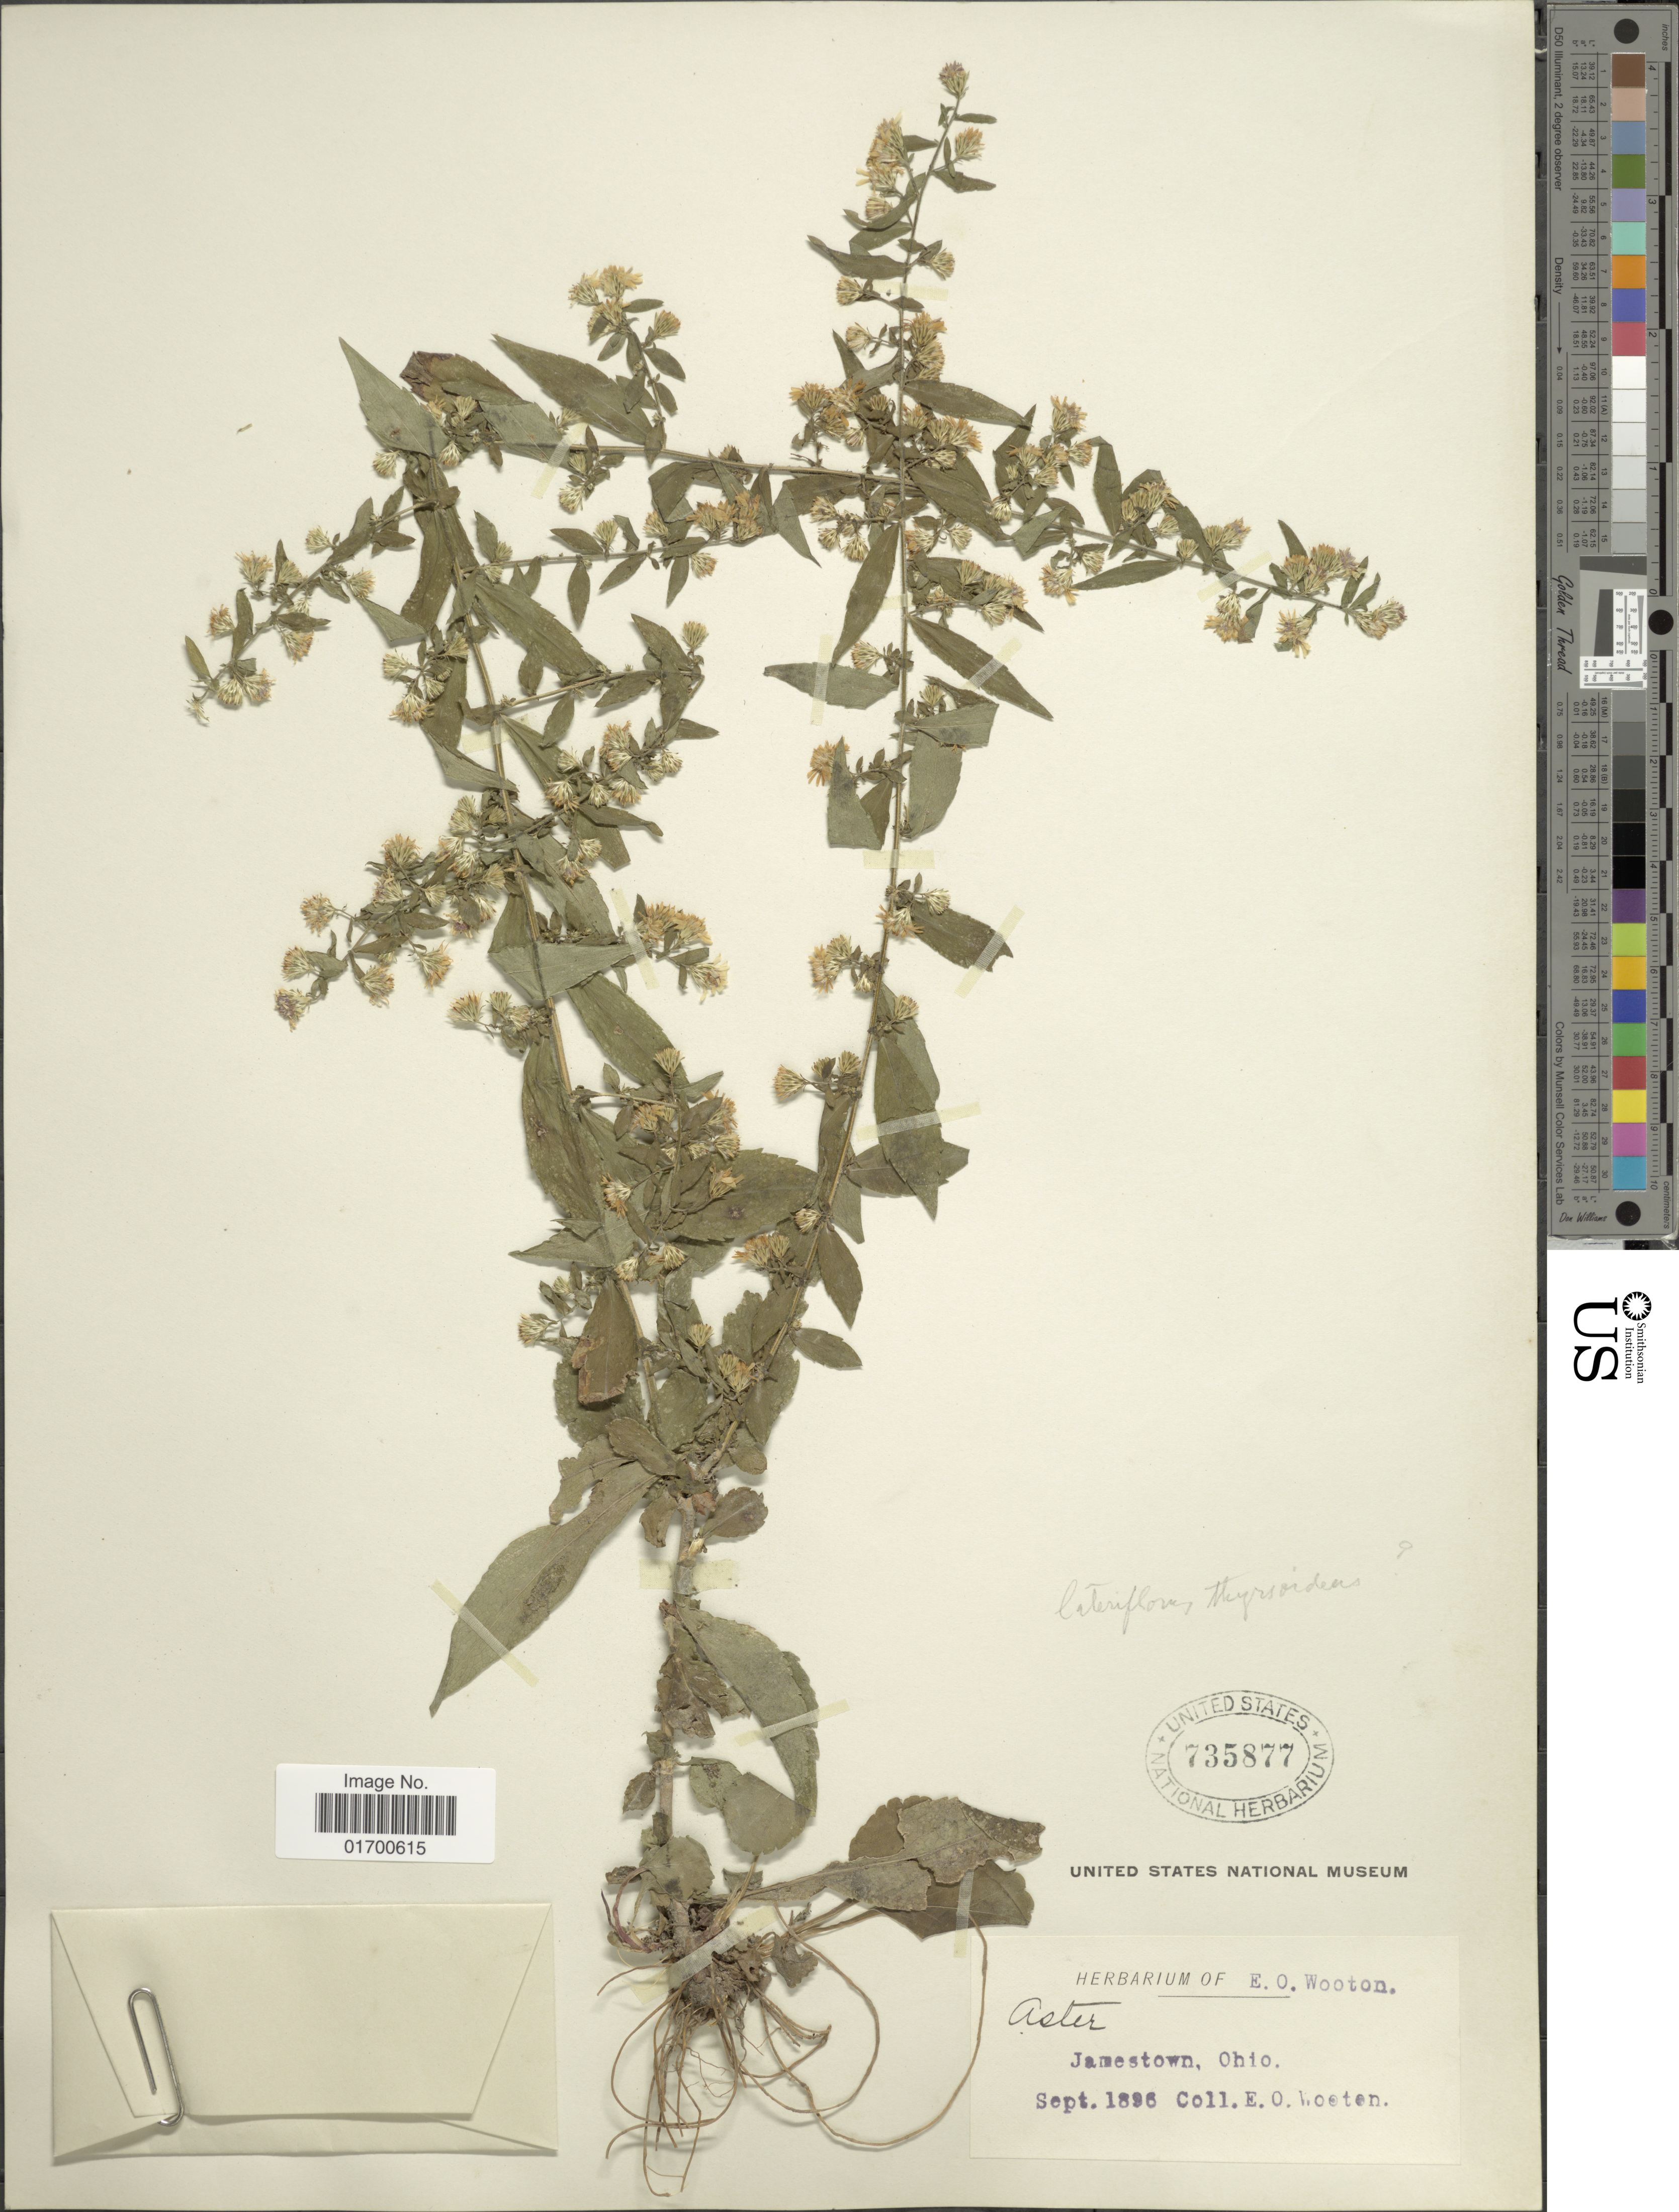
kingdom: Plantae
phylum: Tracheophyta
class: Magnoliopsida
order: Asterales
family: Asteraceae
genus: Symphyotrichum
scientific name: Symphyotrichum lateriflorum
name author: (L.) Á. Löve & D. Löve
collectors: E. O. Wooton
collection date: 1896-09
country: United States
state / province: Ohio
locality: Jamestown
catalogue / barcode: US 735877